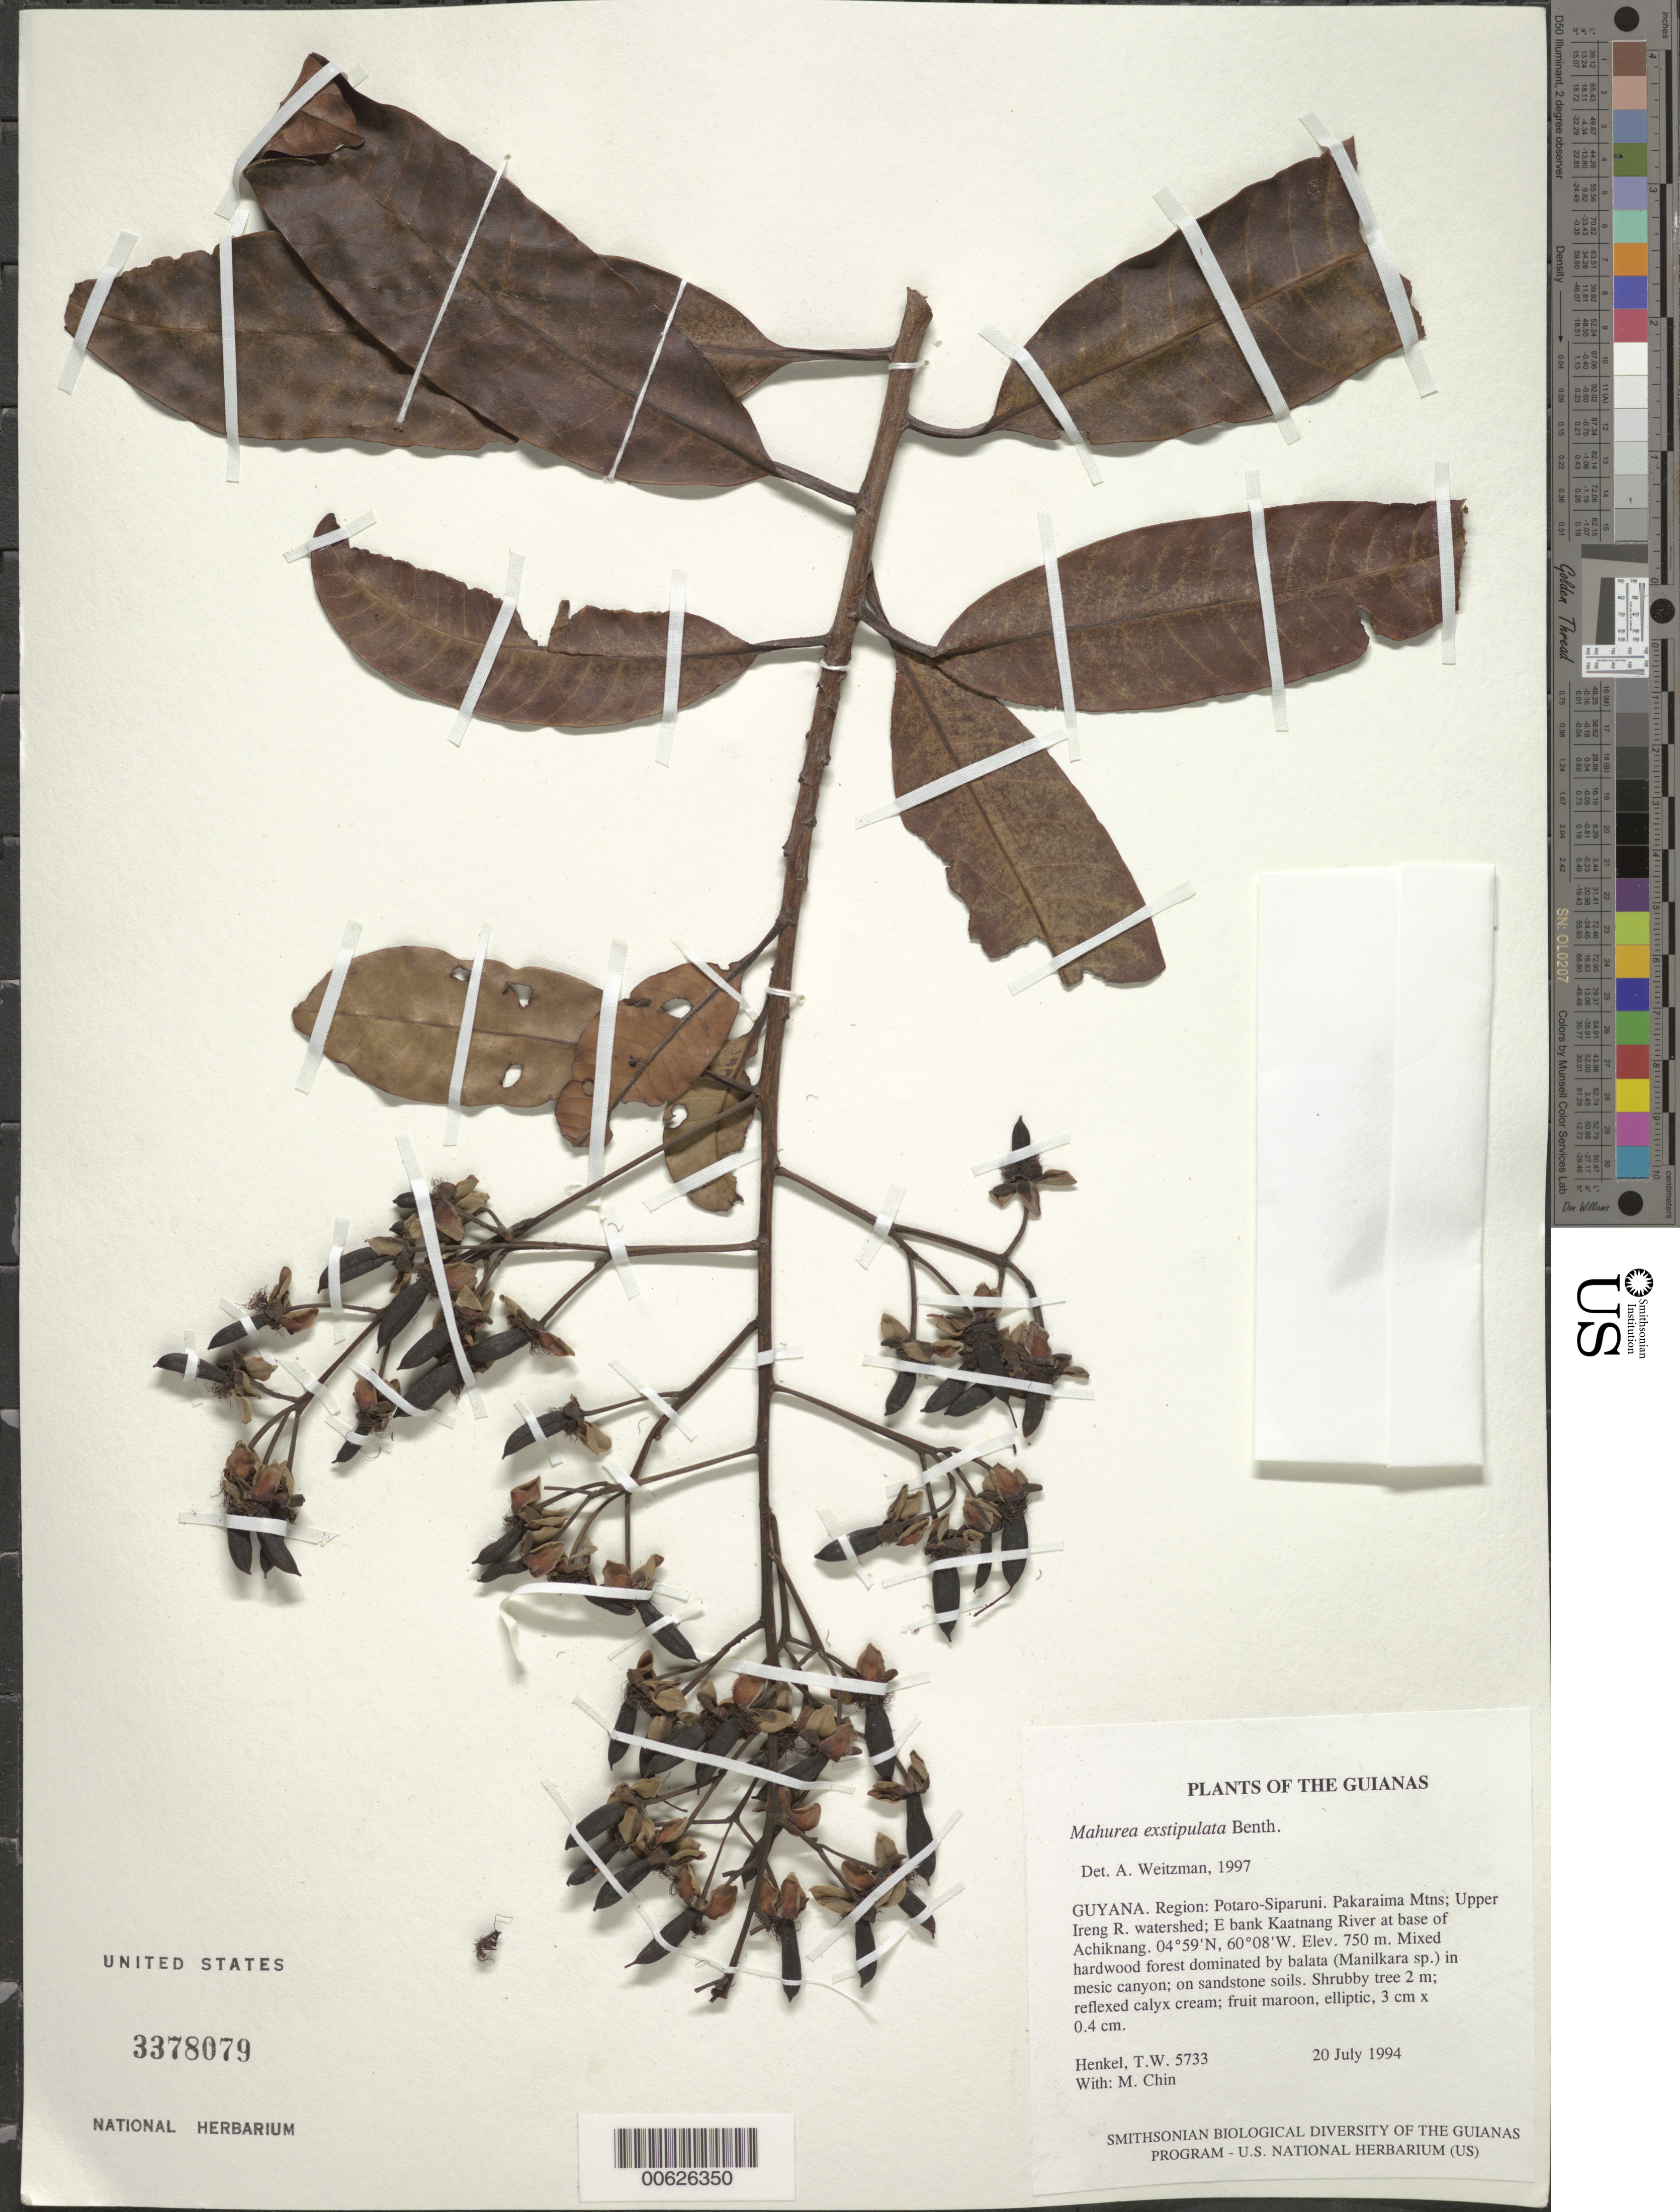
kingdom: Plantae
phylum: Tracheophyta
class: Magnoliopsida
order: Malpighiales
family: Calophyllaceae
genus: Mahurea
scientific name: Mahurea exstipulata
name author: Benth.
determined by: Weitzman, A. L.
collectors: T. Henkel & M. Chin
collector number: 5733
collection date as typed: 20 July 1994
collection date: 1994-07-20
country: Guyana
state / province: Potaro-Siparuni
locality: Pakaraima Mtns; Upper Ireng R. watershed; E bank Kaatnang River at base of Achiknang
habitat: Mixed hardwood forest dominated by balata (Manilkara sp.) in mesic canyon; on sandstone soils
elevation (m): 750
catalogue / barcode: US 3378079